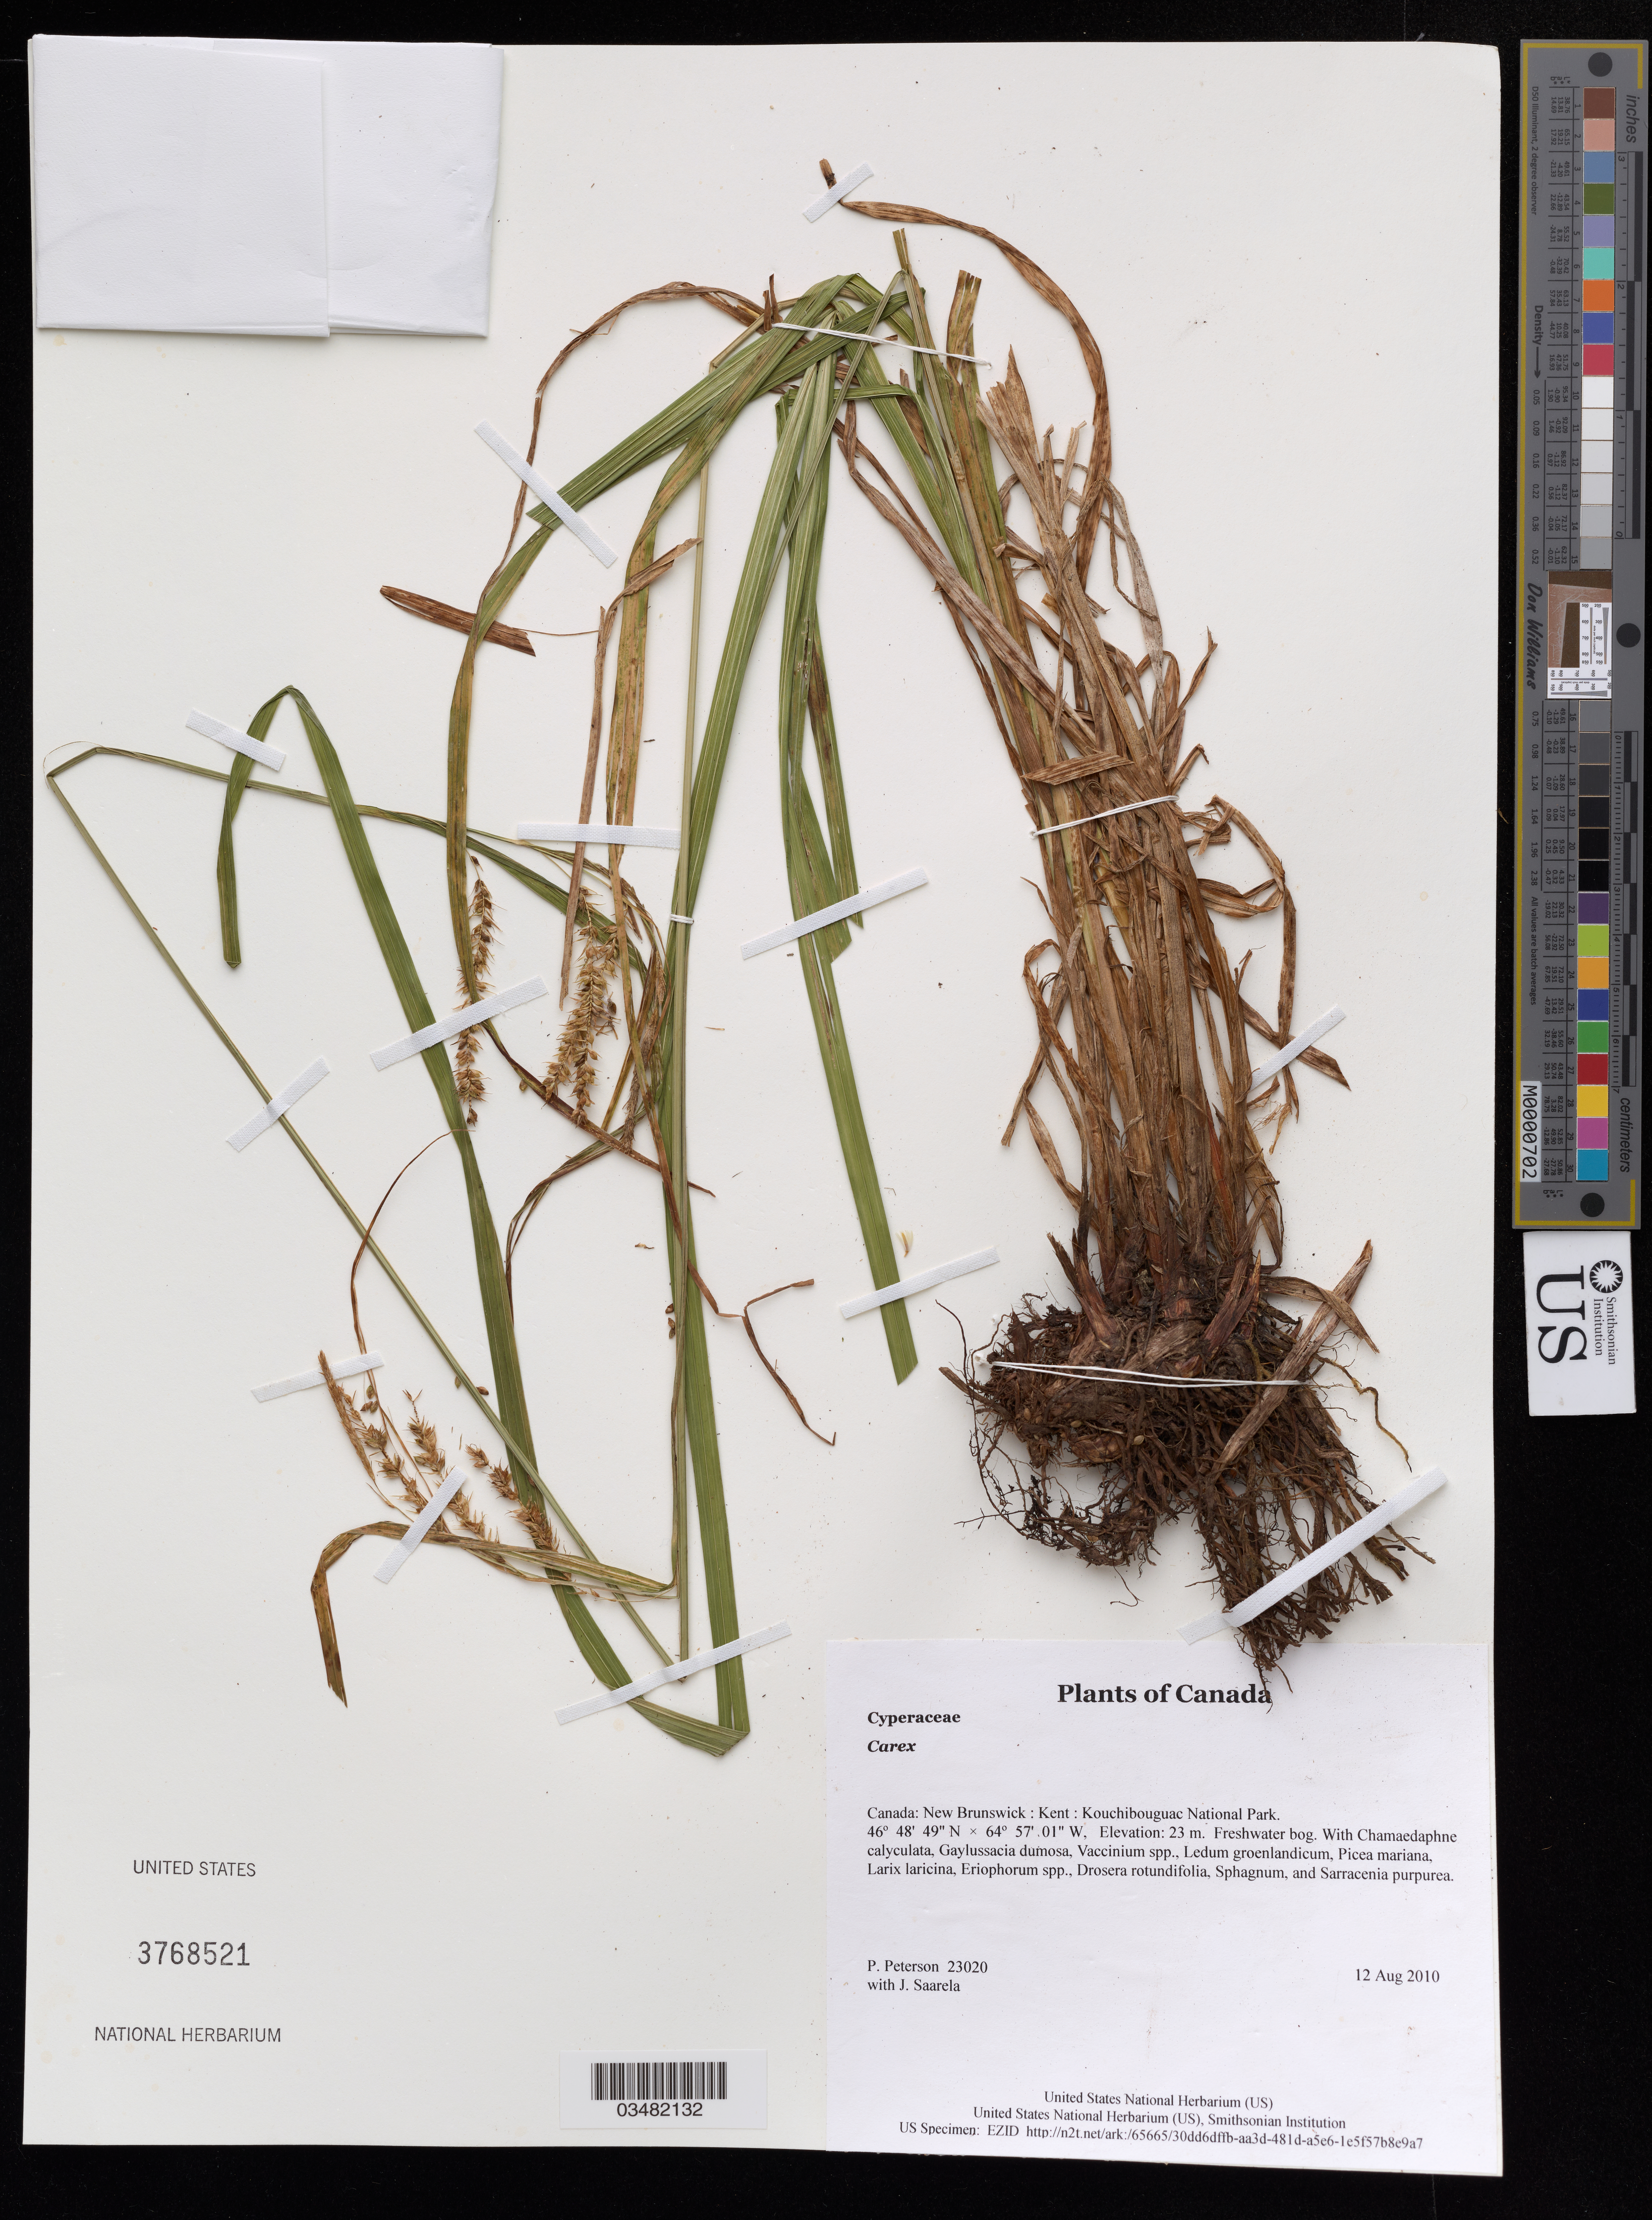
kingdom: Plantae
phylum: Tracheophyta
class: Liliopsida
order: Poales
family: Cyperaceae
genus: Carex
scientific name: Carex sp.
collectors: P. M. Peterson & J. Saarela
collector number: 23020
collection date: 2010-08-12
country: Canada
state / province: New Brunswick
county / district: Kent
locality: Kouchibouguac National Park.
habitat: Freshwater bog.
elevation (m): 23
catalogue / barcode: US 3768521